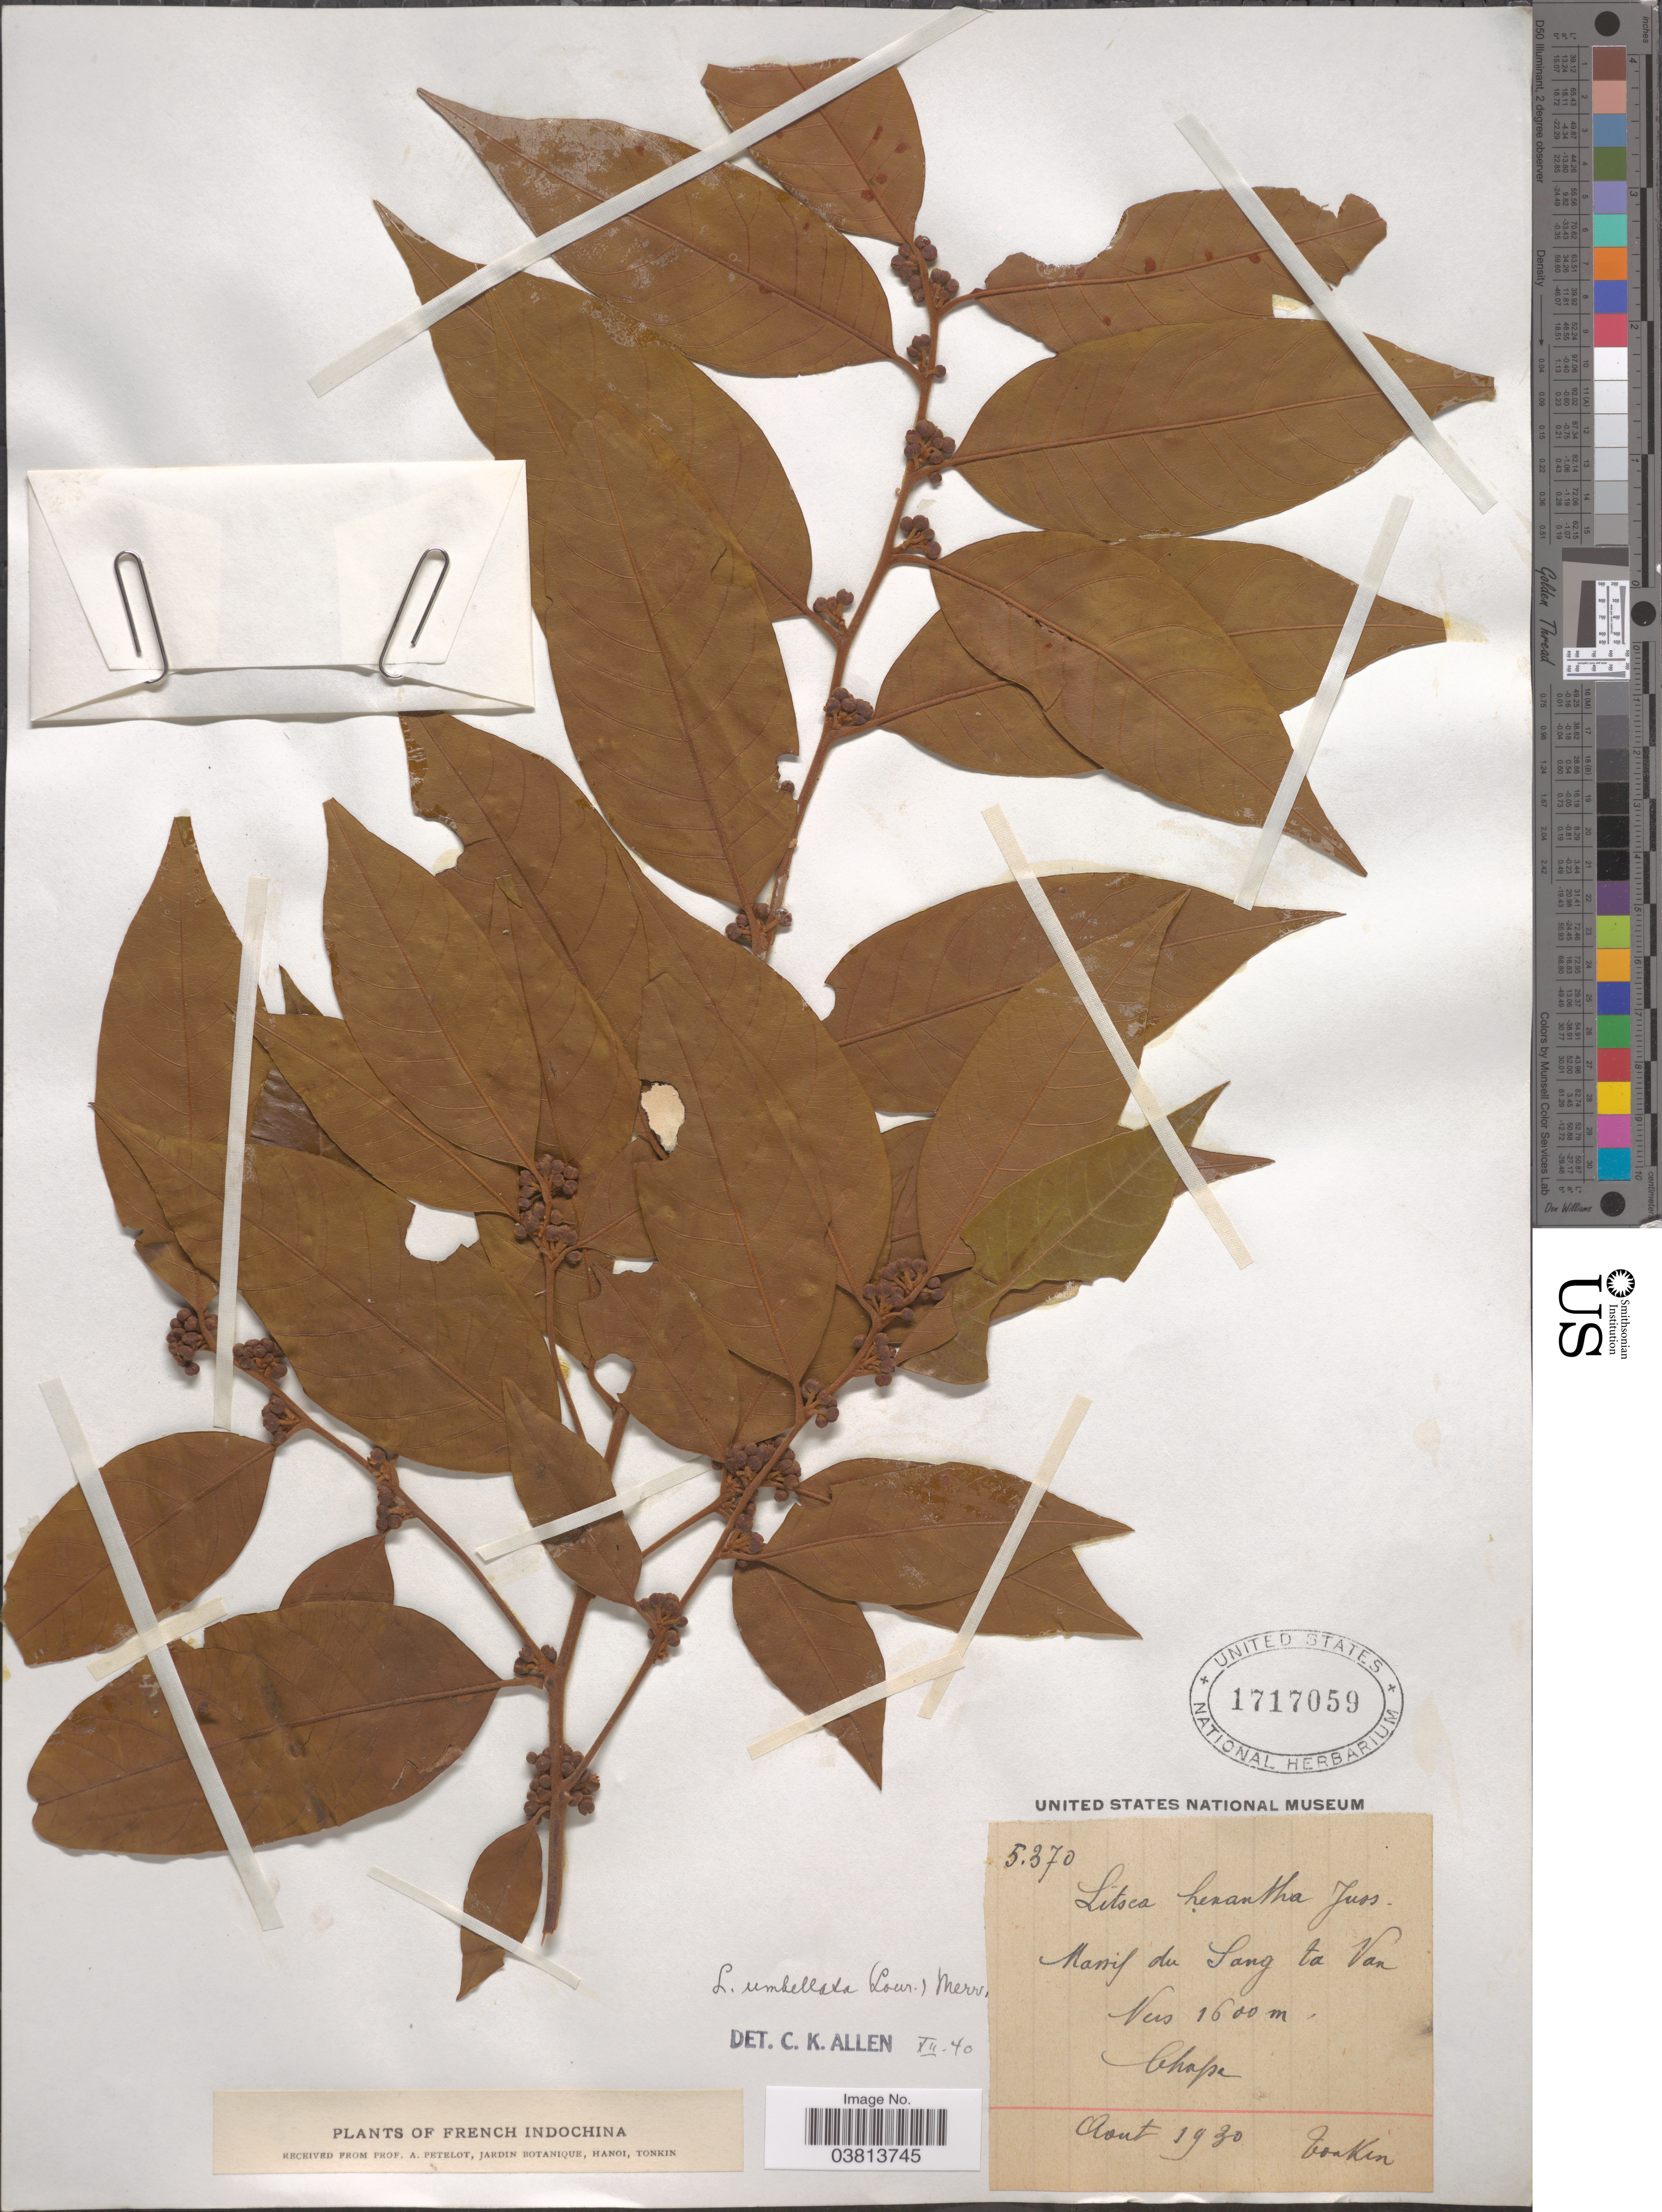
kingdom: Plantae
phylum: Tracheophyta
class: Magnoliopsida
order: Laurales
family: Lauraceae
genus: Litsea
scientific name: Litsea amara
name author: Blume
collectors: P. A. Pételot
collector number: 5370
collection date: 1930-08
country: Vietnam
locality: Massif du Sang to Van Vers. Chapa. French Indochina.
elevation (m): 1600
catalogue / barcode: US 1717059